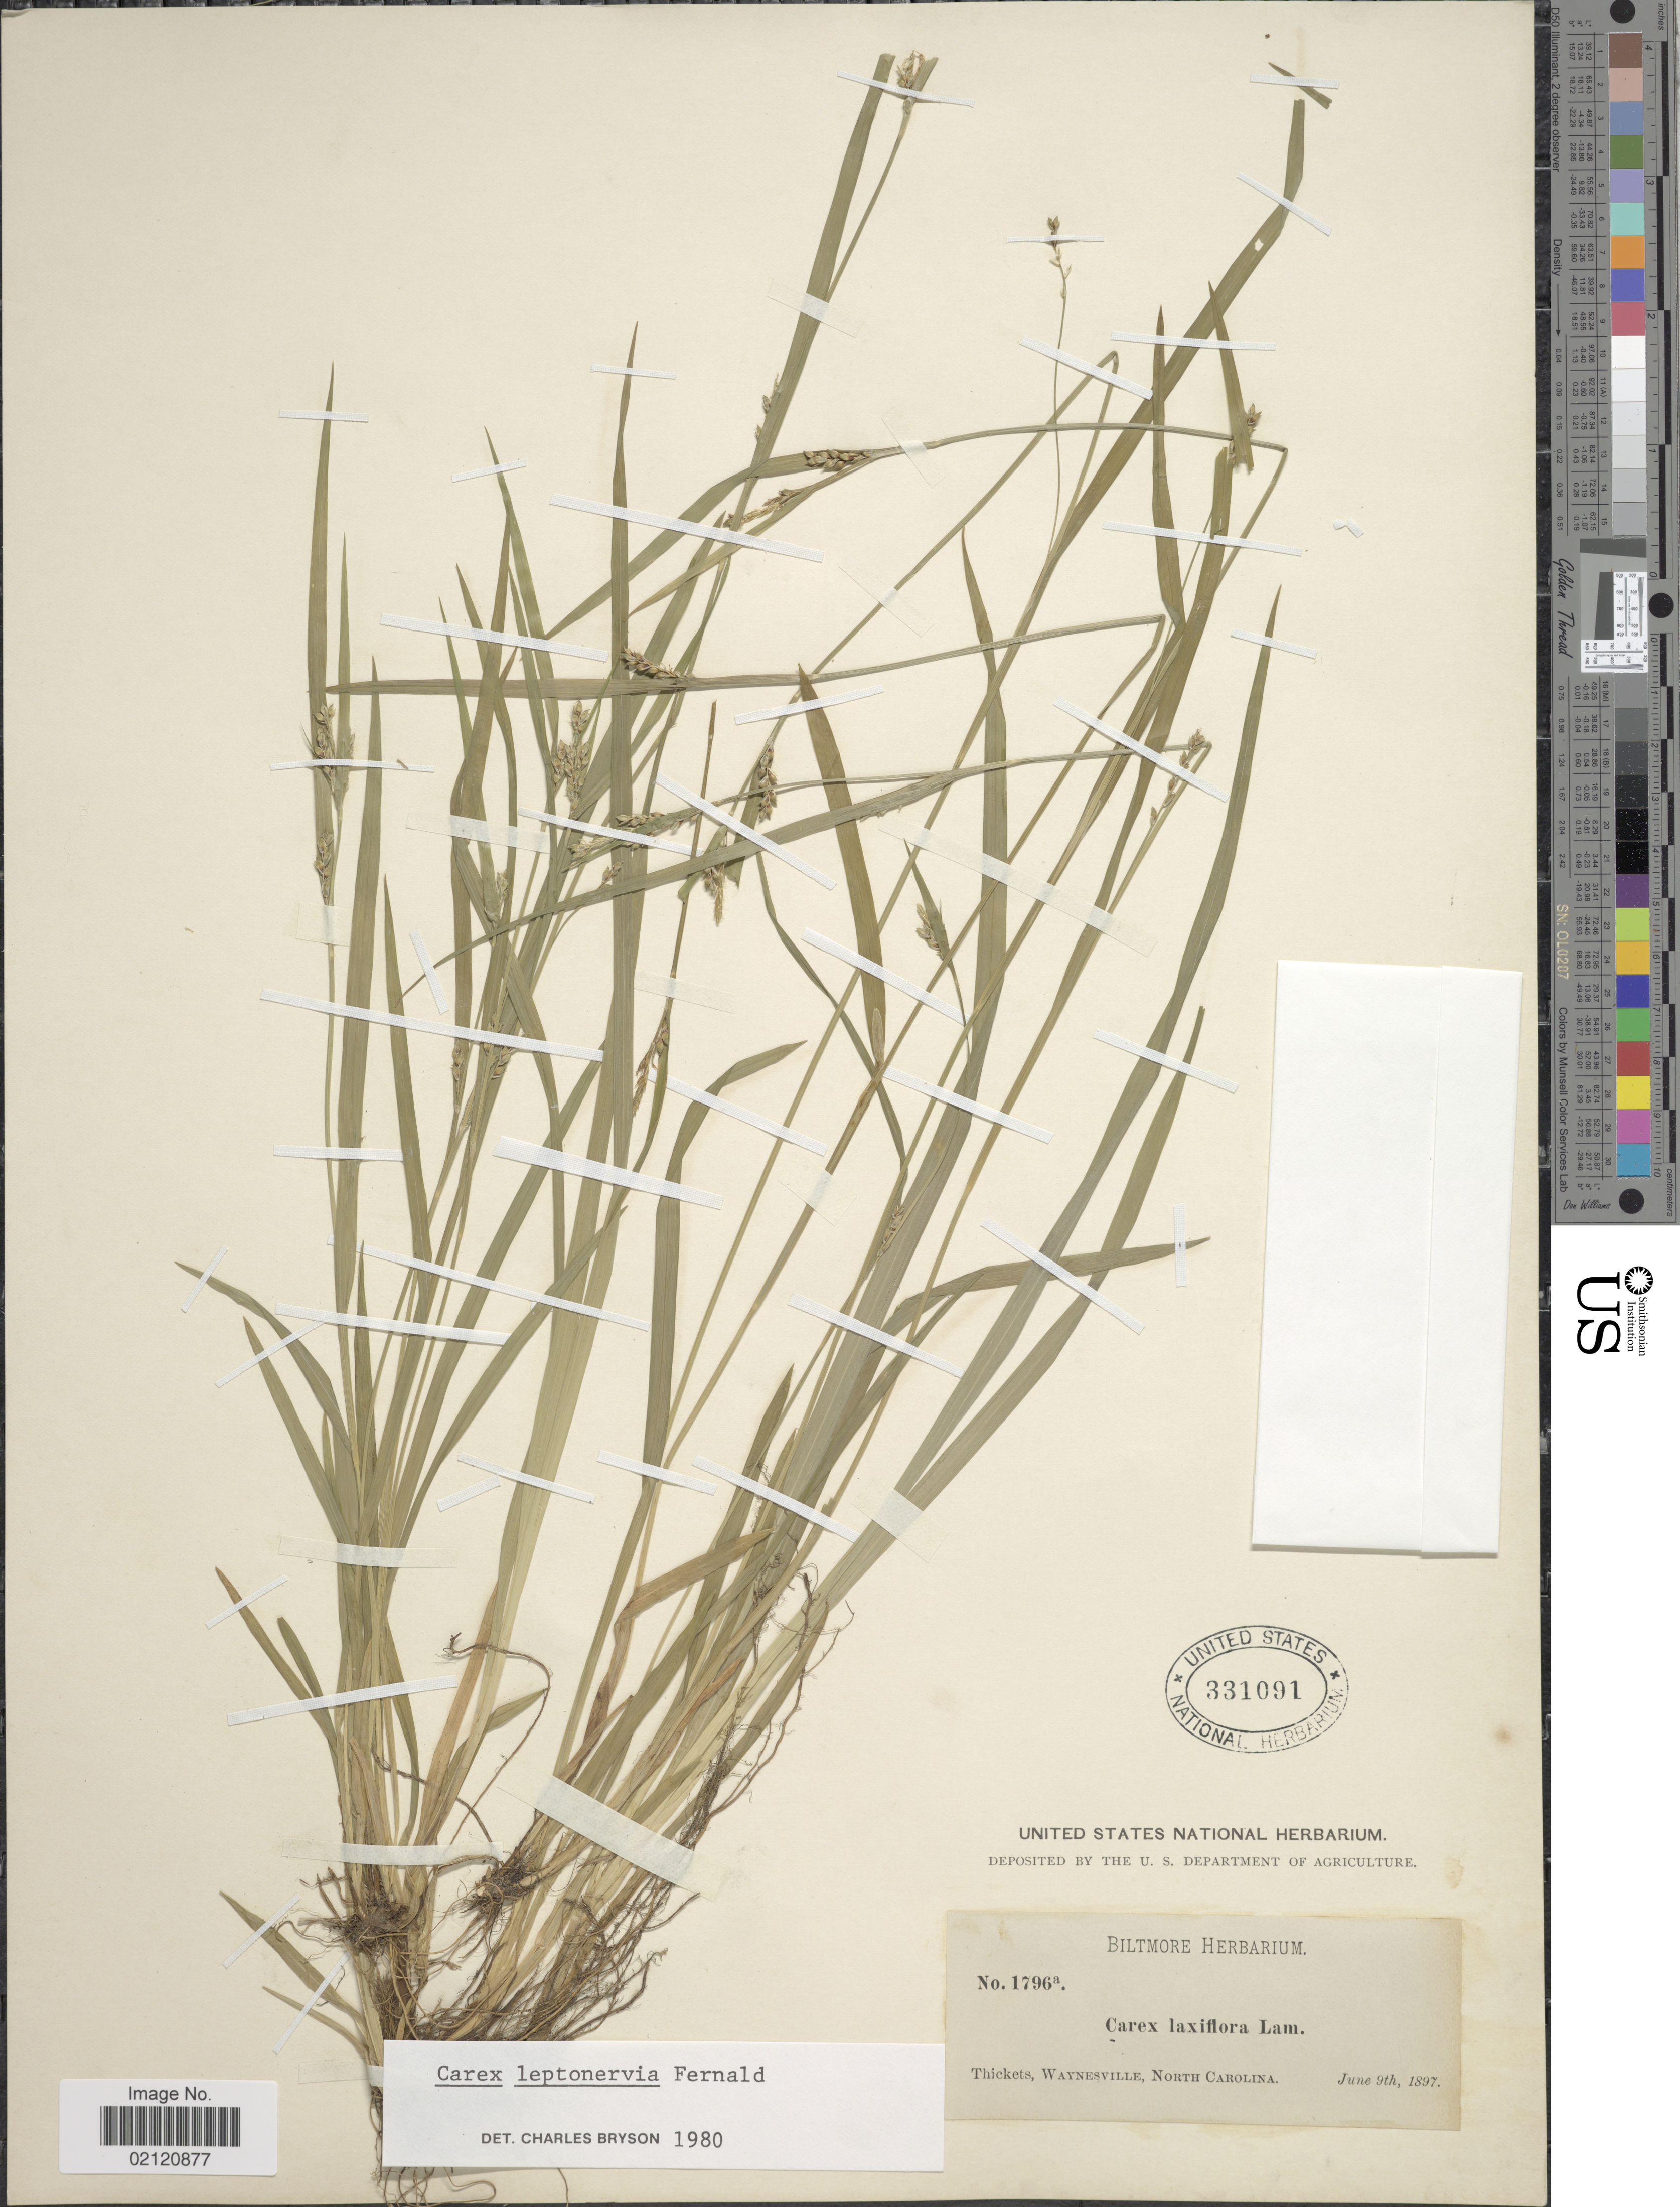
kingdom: Plantae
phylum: Tracheophyta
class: Liliopsida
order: Poales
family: Cyperaceae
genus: Carex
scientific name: Carex leptonervia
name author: (Fernald) Fernald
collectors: ex herb. Biltmore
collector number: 1796a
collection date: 1897-06-09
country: United States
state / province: North Carolina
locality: Thickets, Waynesville,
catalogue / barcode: US 331091